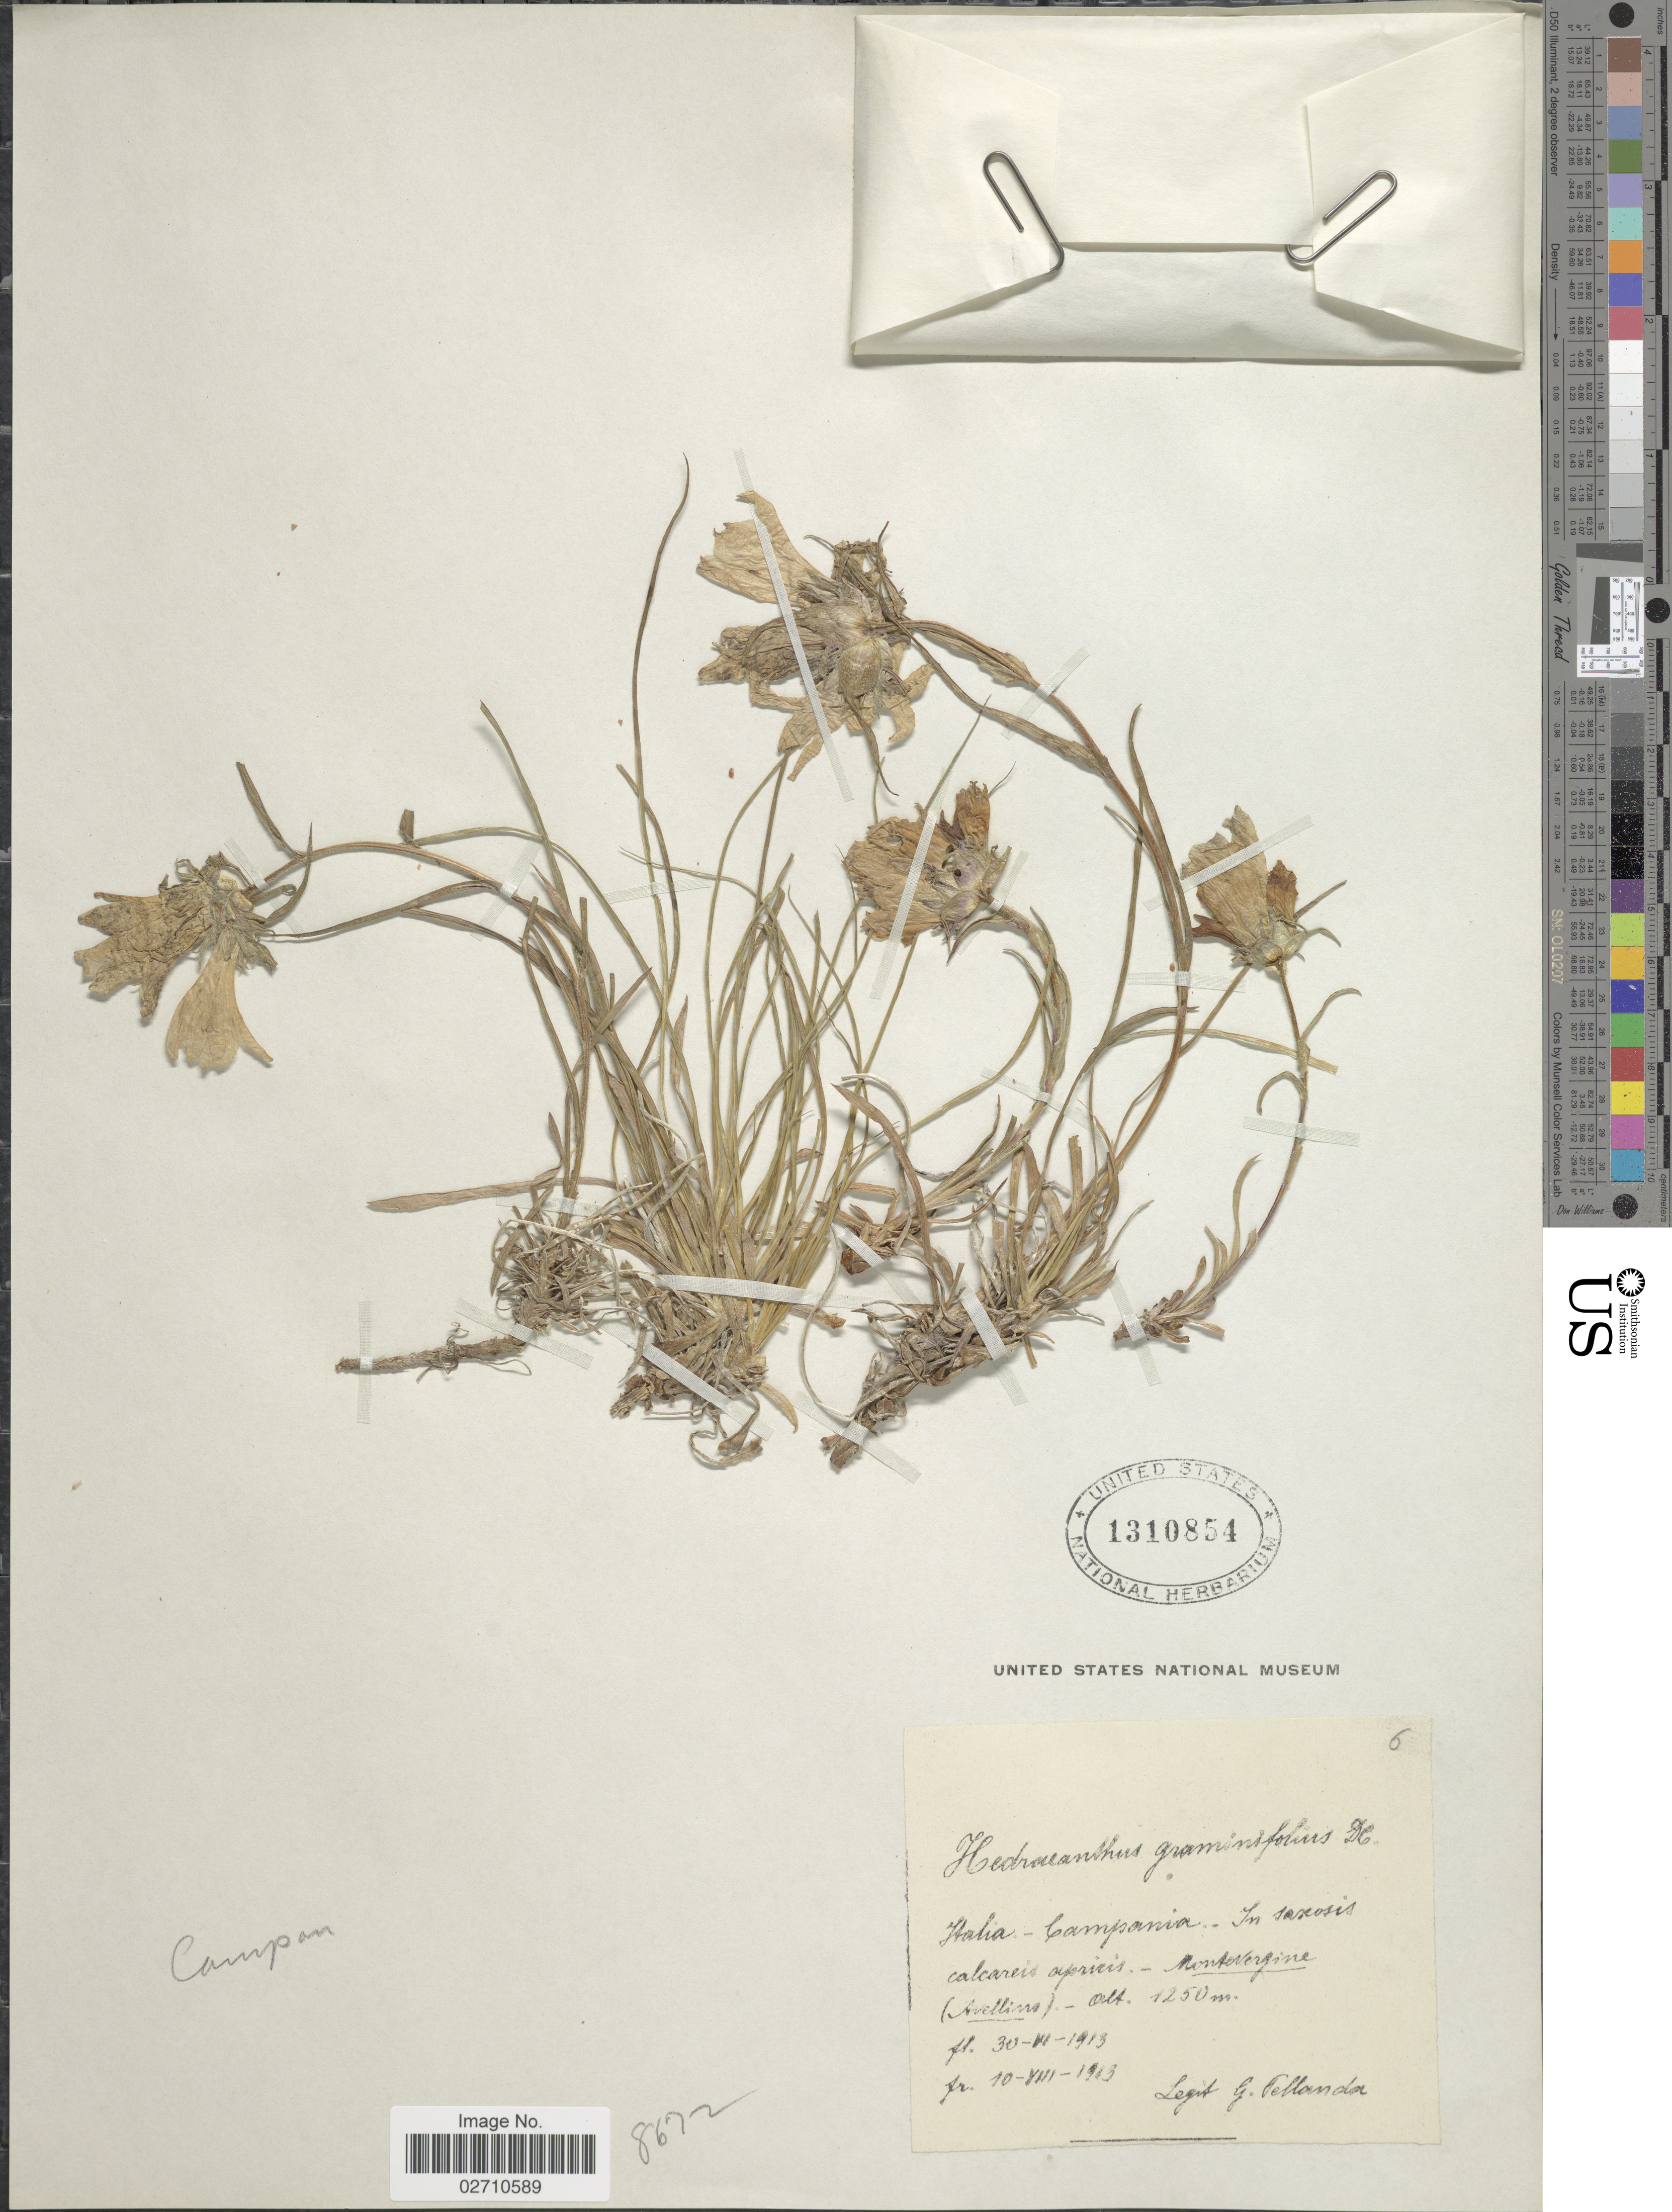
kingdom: Plantae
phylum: Tracheophyta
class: Magnoliopsida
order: Asterales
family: Campanulaceae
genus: Edraianthus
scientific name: Edraianthus graminifolius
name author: (L.) A. DC.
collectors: G. Pellanda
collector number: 6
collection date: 1913-07-30/1913-08-10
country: Italy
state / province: Campania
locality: Campania - in sexosis calcareis apiris - Montenergine (Avvelins) [interpreted]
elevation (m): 1250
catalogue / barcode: US 1310854